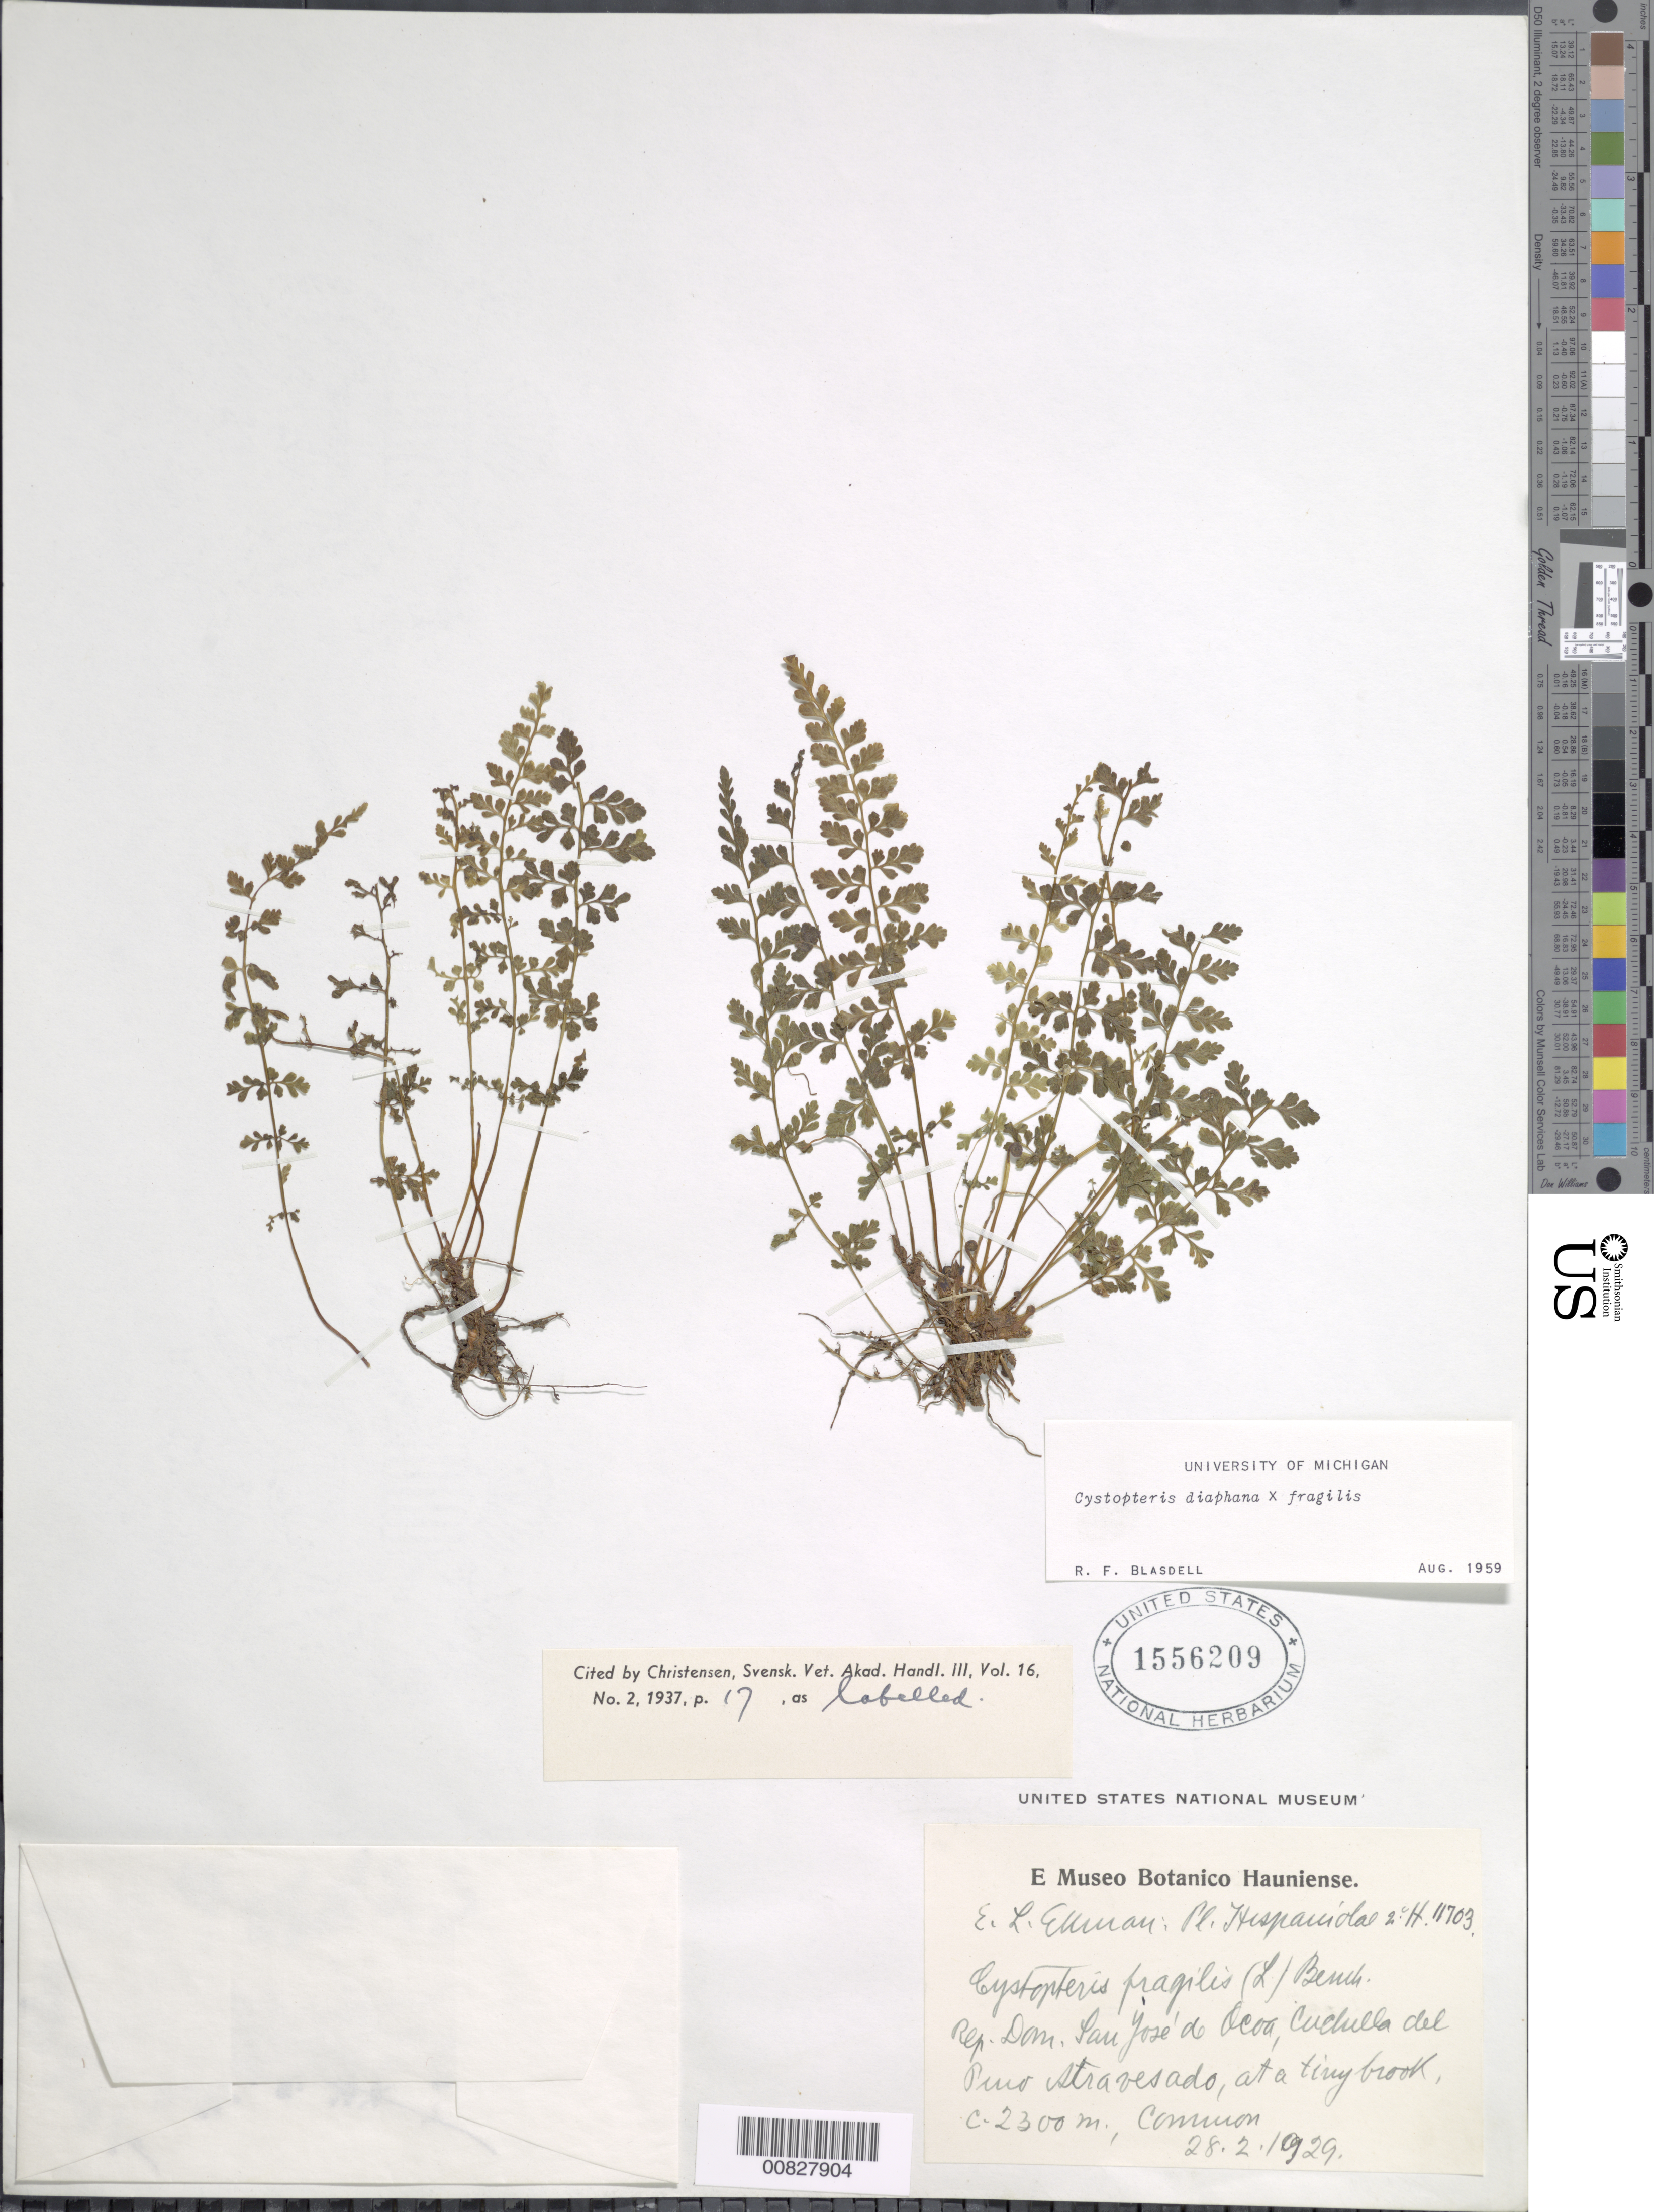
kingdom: Plantae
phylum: Tracheophyta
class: Polypodiopsida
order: Polypodiales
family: Cystopteridaceae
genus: Cystopteris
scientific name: Cystopteris diaphana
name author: (Bory) Blasdell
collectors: E. L. Ekman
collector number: H 11703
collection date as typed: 28 Feb 1929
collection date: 1929-02-28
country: Dominican Republic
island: Hispaniola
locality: San José de Ocoa, Cuchella del Pino Stravesadp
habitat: Tiny brook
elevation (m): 2300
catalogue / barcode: US 1556209